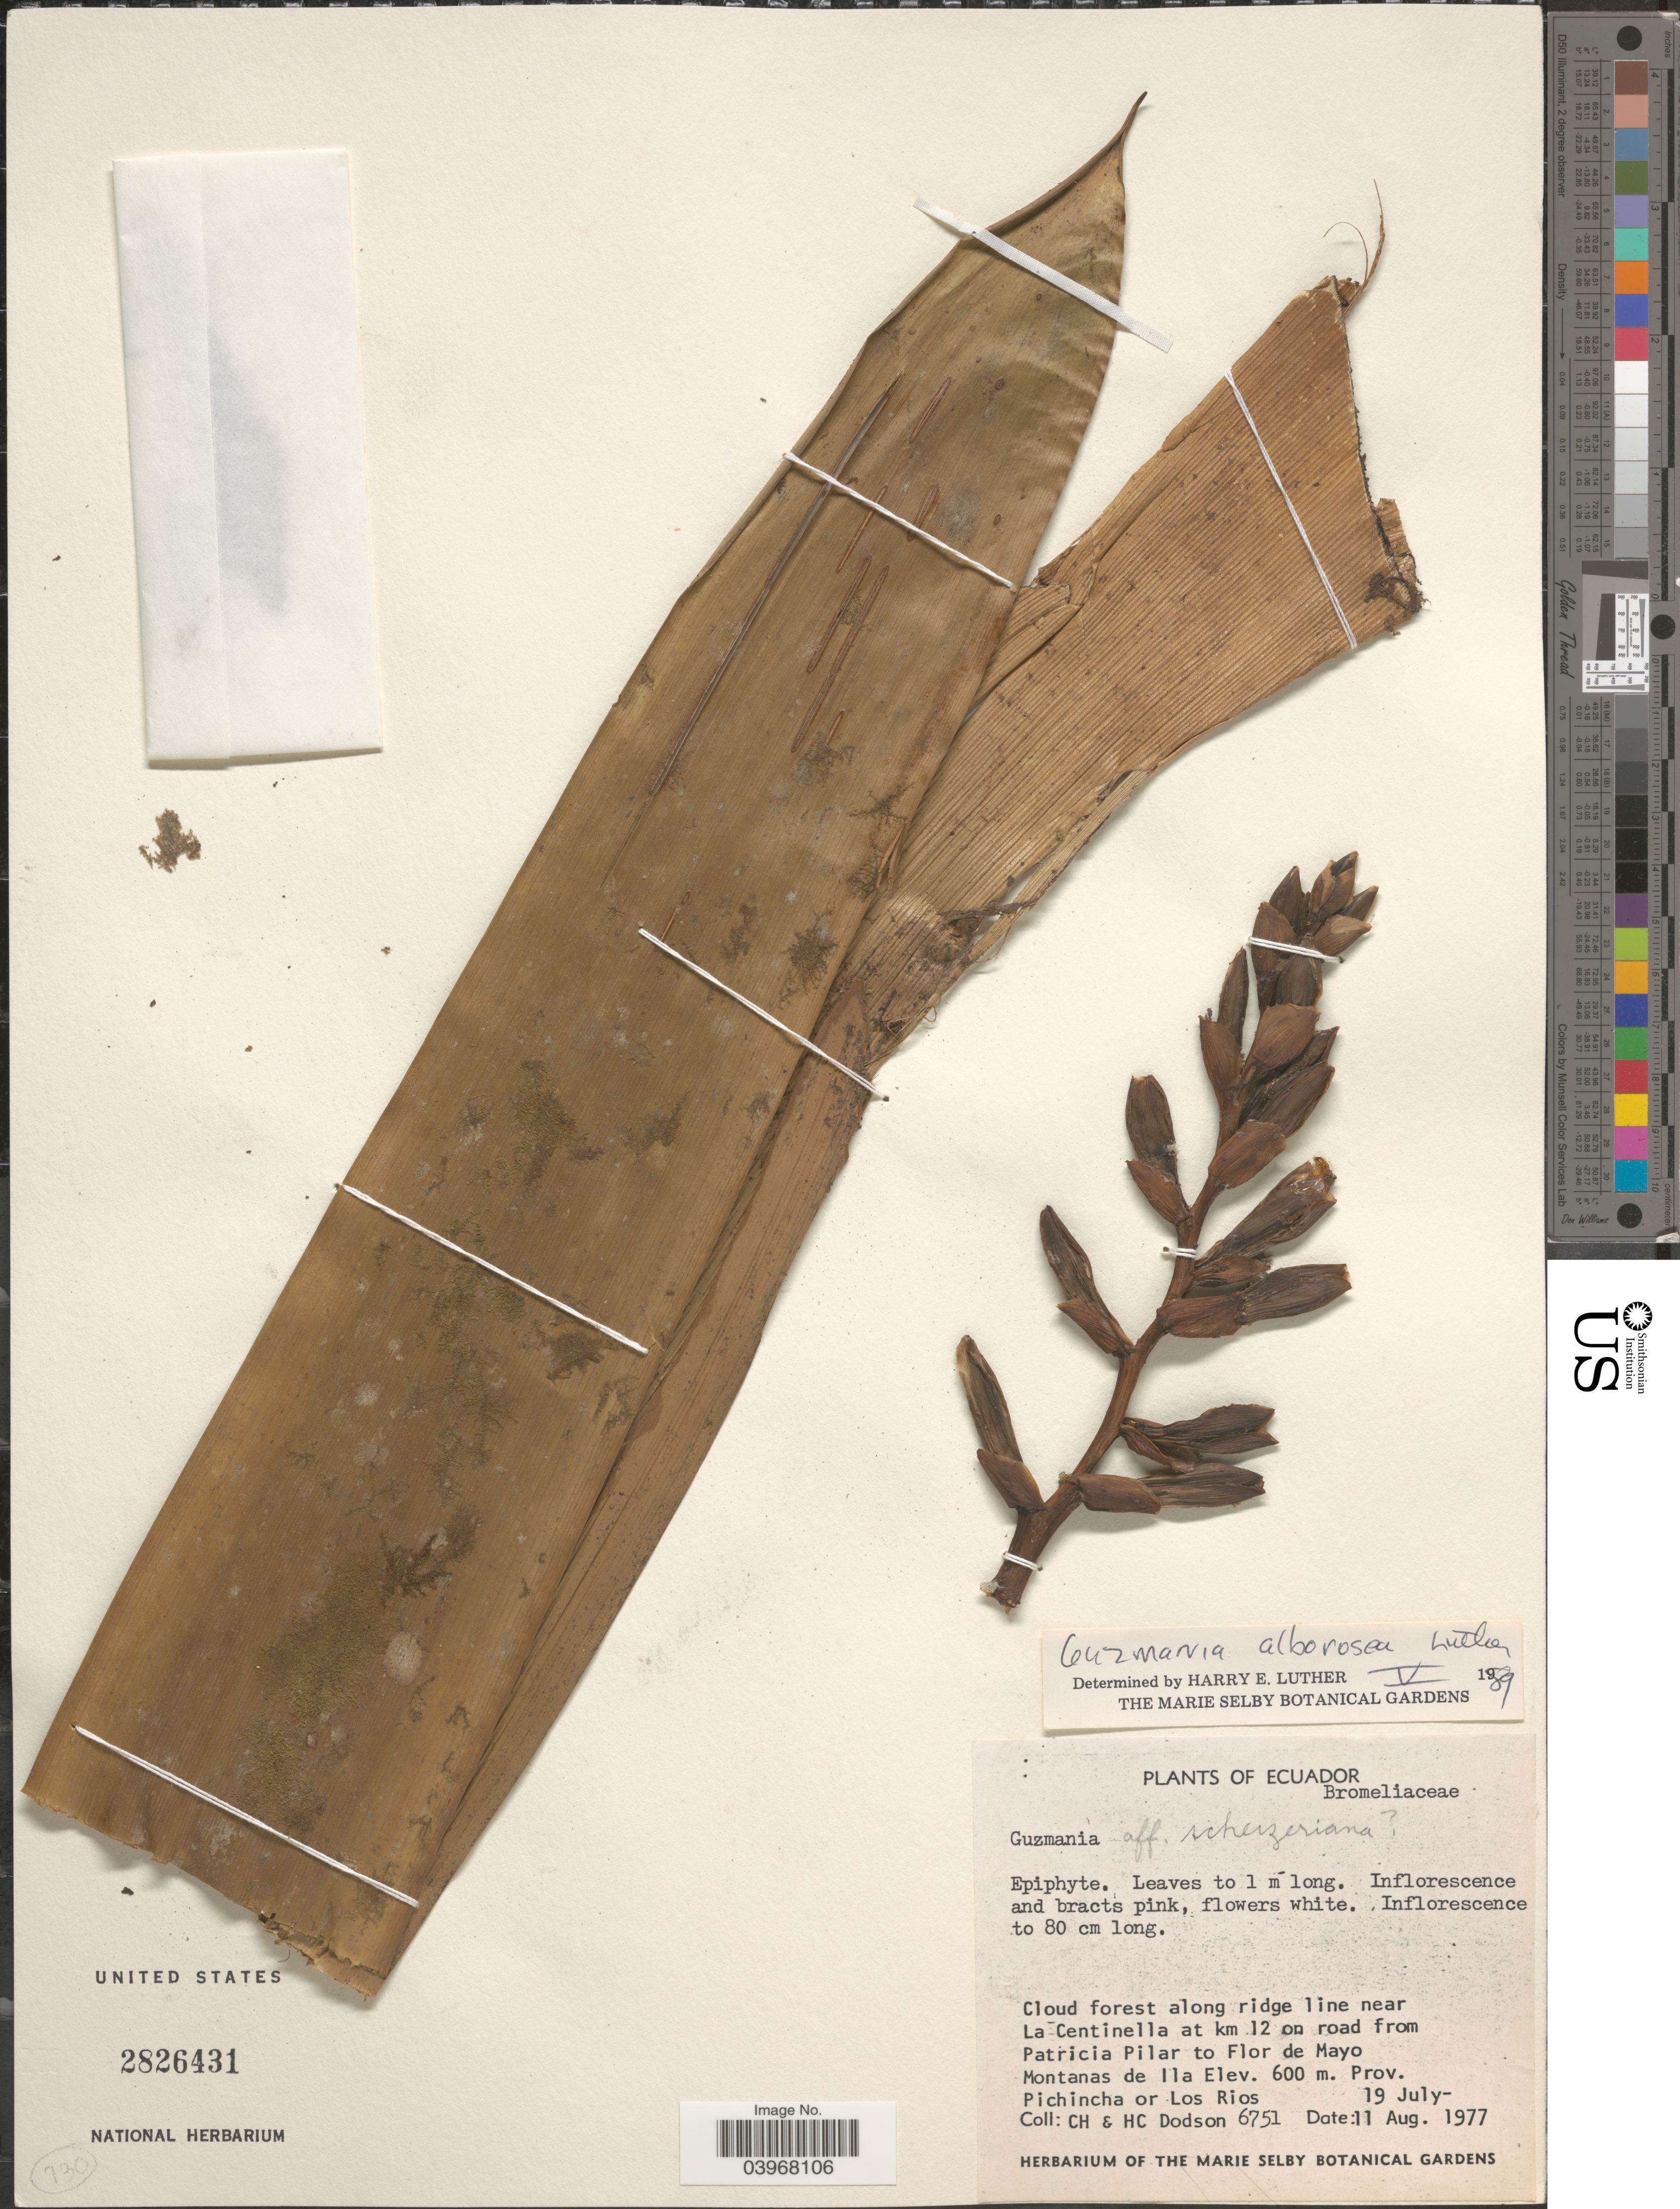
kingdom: Plantae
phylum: Tracheophyta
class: Liliopsida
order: Poales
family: Bromeliaceae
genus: Guzmania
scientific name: Guzmania alborosea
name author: H. Luther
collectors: C. H. Dodson & H. C. Dodson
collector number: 6751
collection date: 1977-08-11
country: Ecuador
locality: La Centinela at km 12 on road from Patricia Pilar to Flor de Mayo Montanas de Ila. Prov. Pichincha or Los Rios.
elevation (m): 600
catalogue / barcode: US 2826431